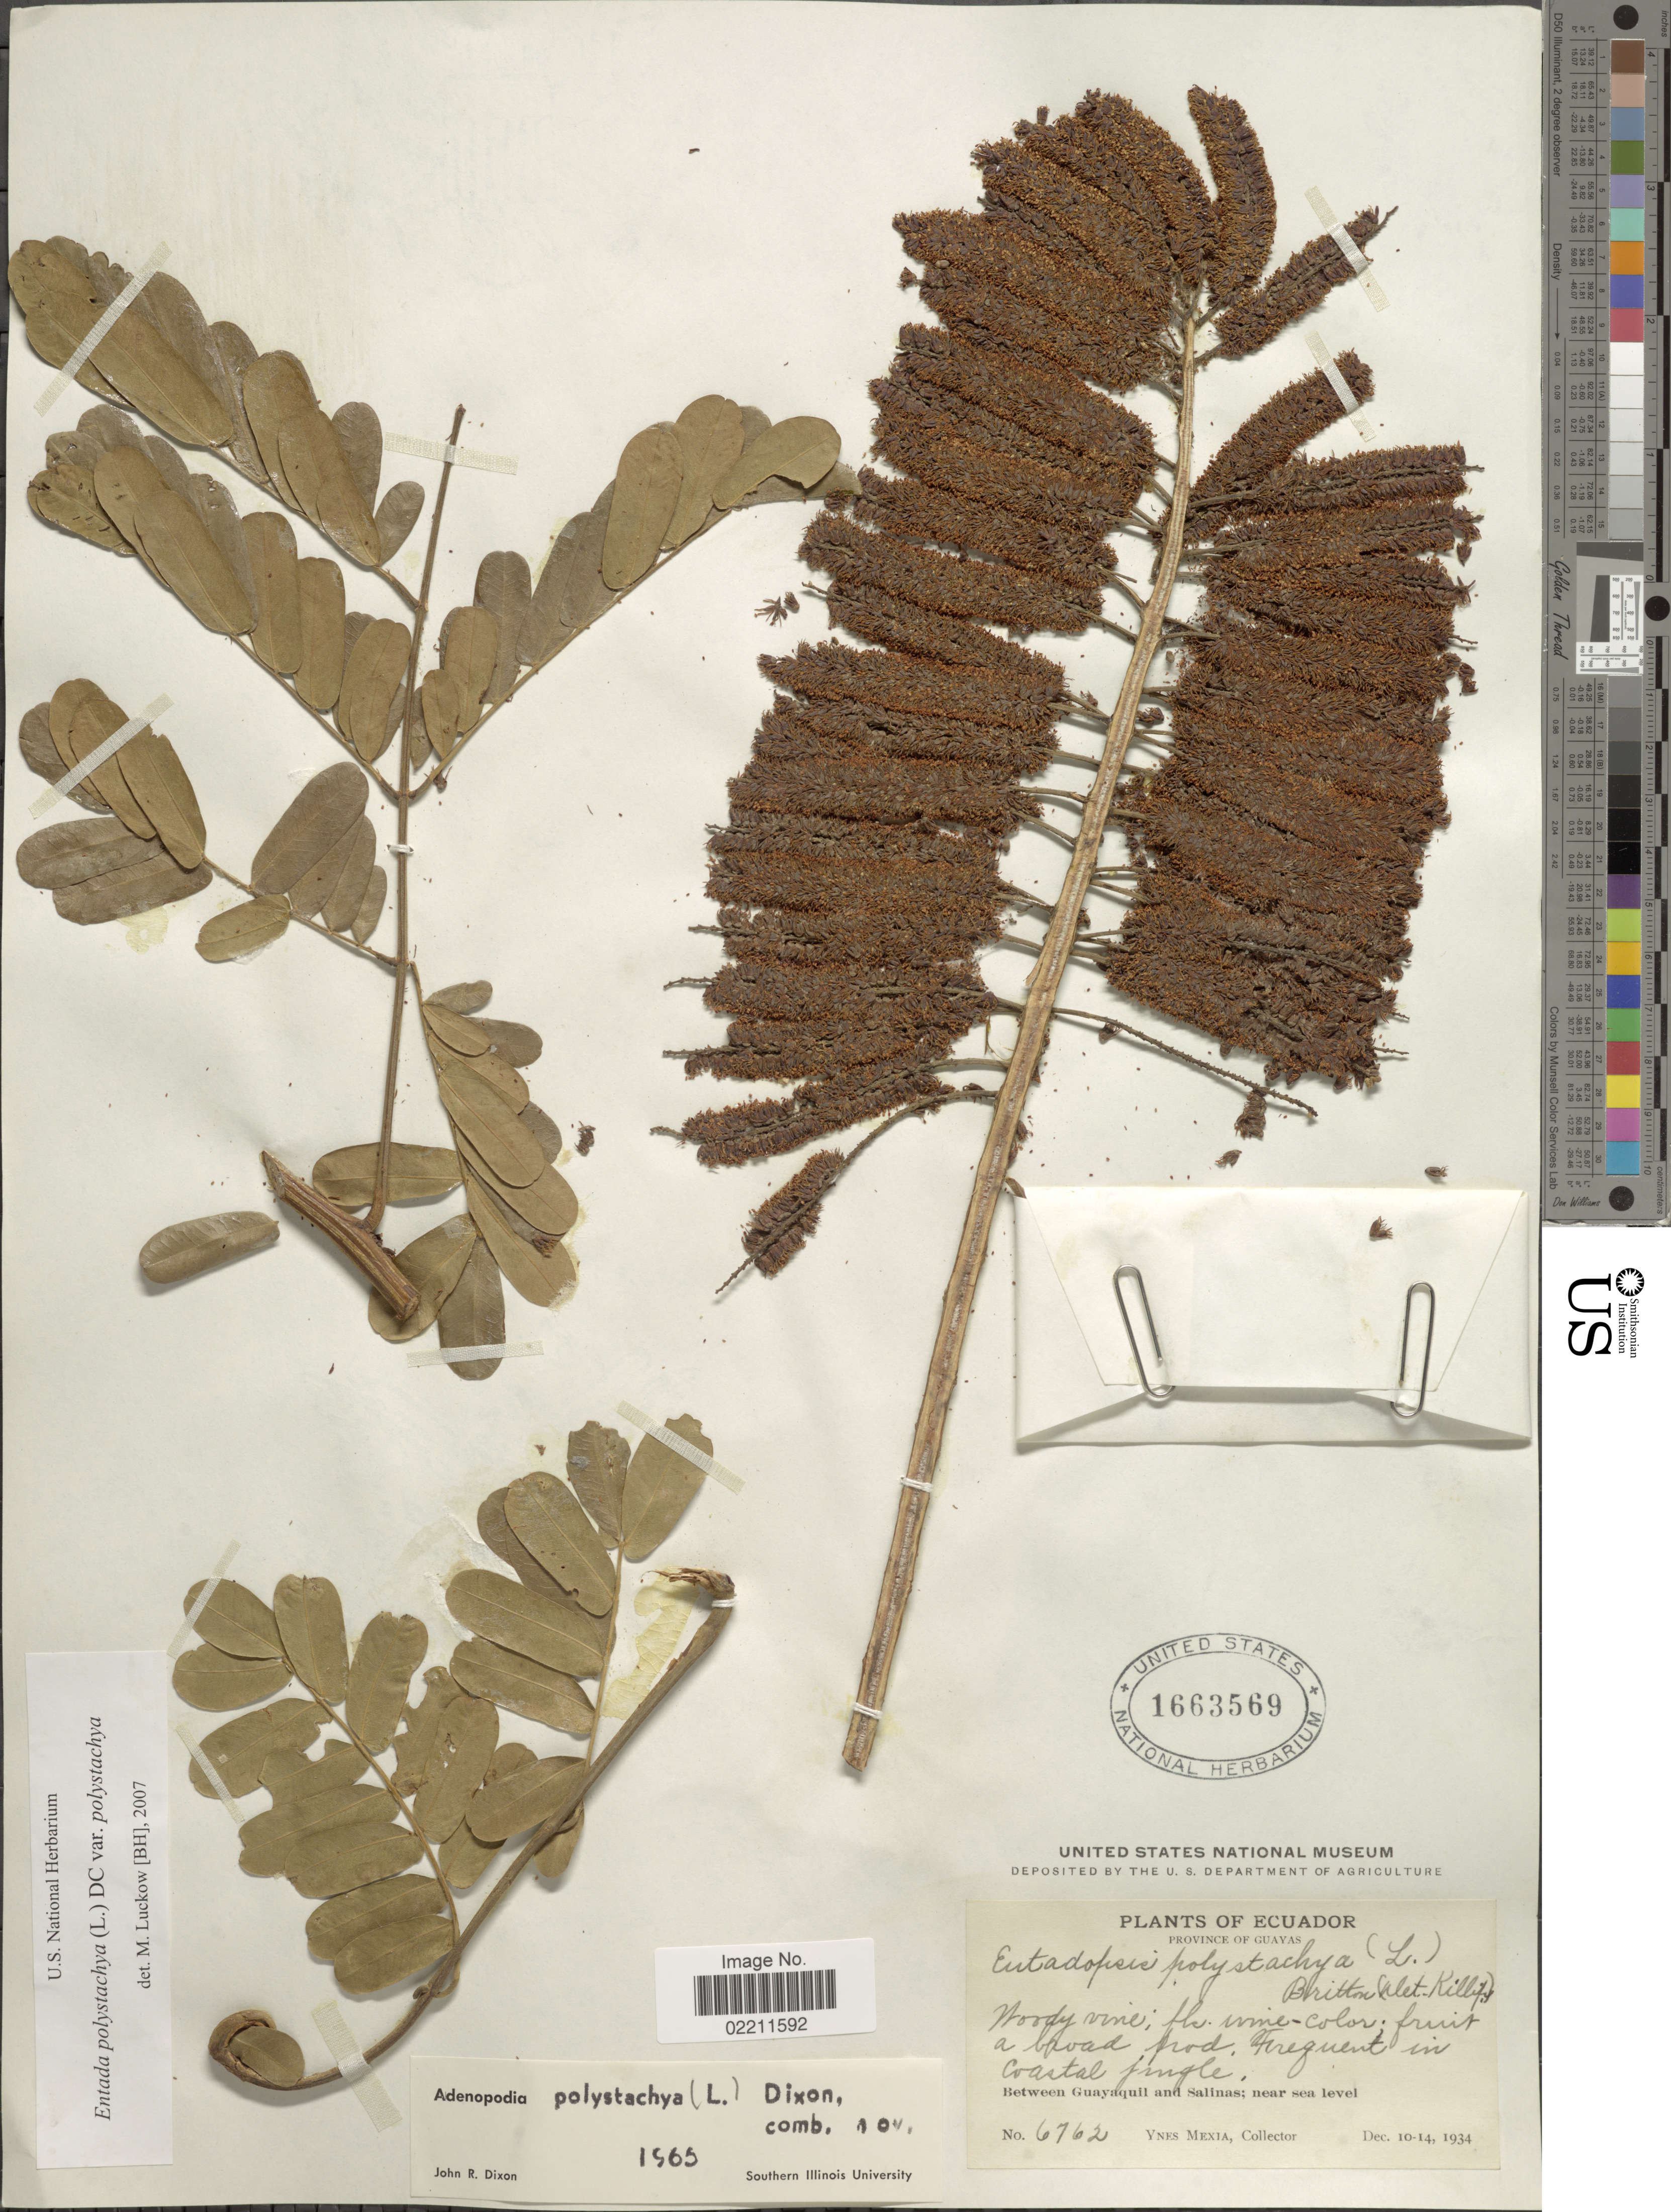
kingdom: Plantae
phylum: Tracheophyta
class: Magnoliopsida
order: Fabales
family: Fabaceae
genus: Entada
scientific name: Entada polystachya var. polystachya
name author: (L.) DC.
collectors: Y. Mexia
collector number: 6762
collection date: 1934-12-10/1934-12-14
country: Ecuador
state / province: Guayas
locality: Province of Guayas, Between Guayaquil and Salinas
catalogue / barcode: US 1663569